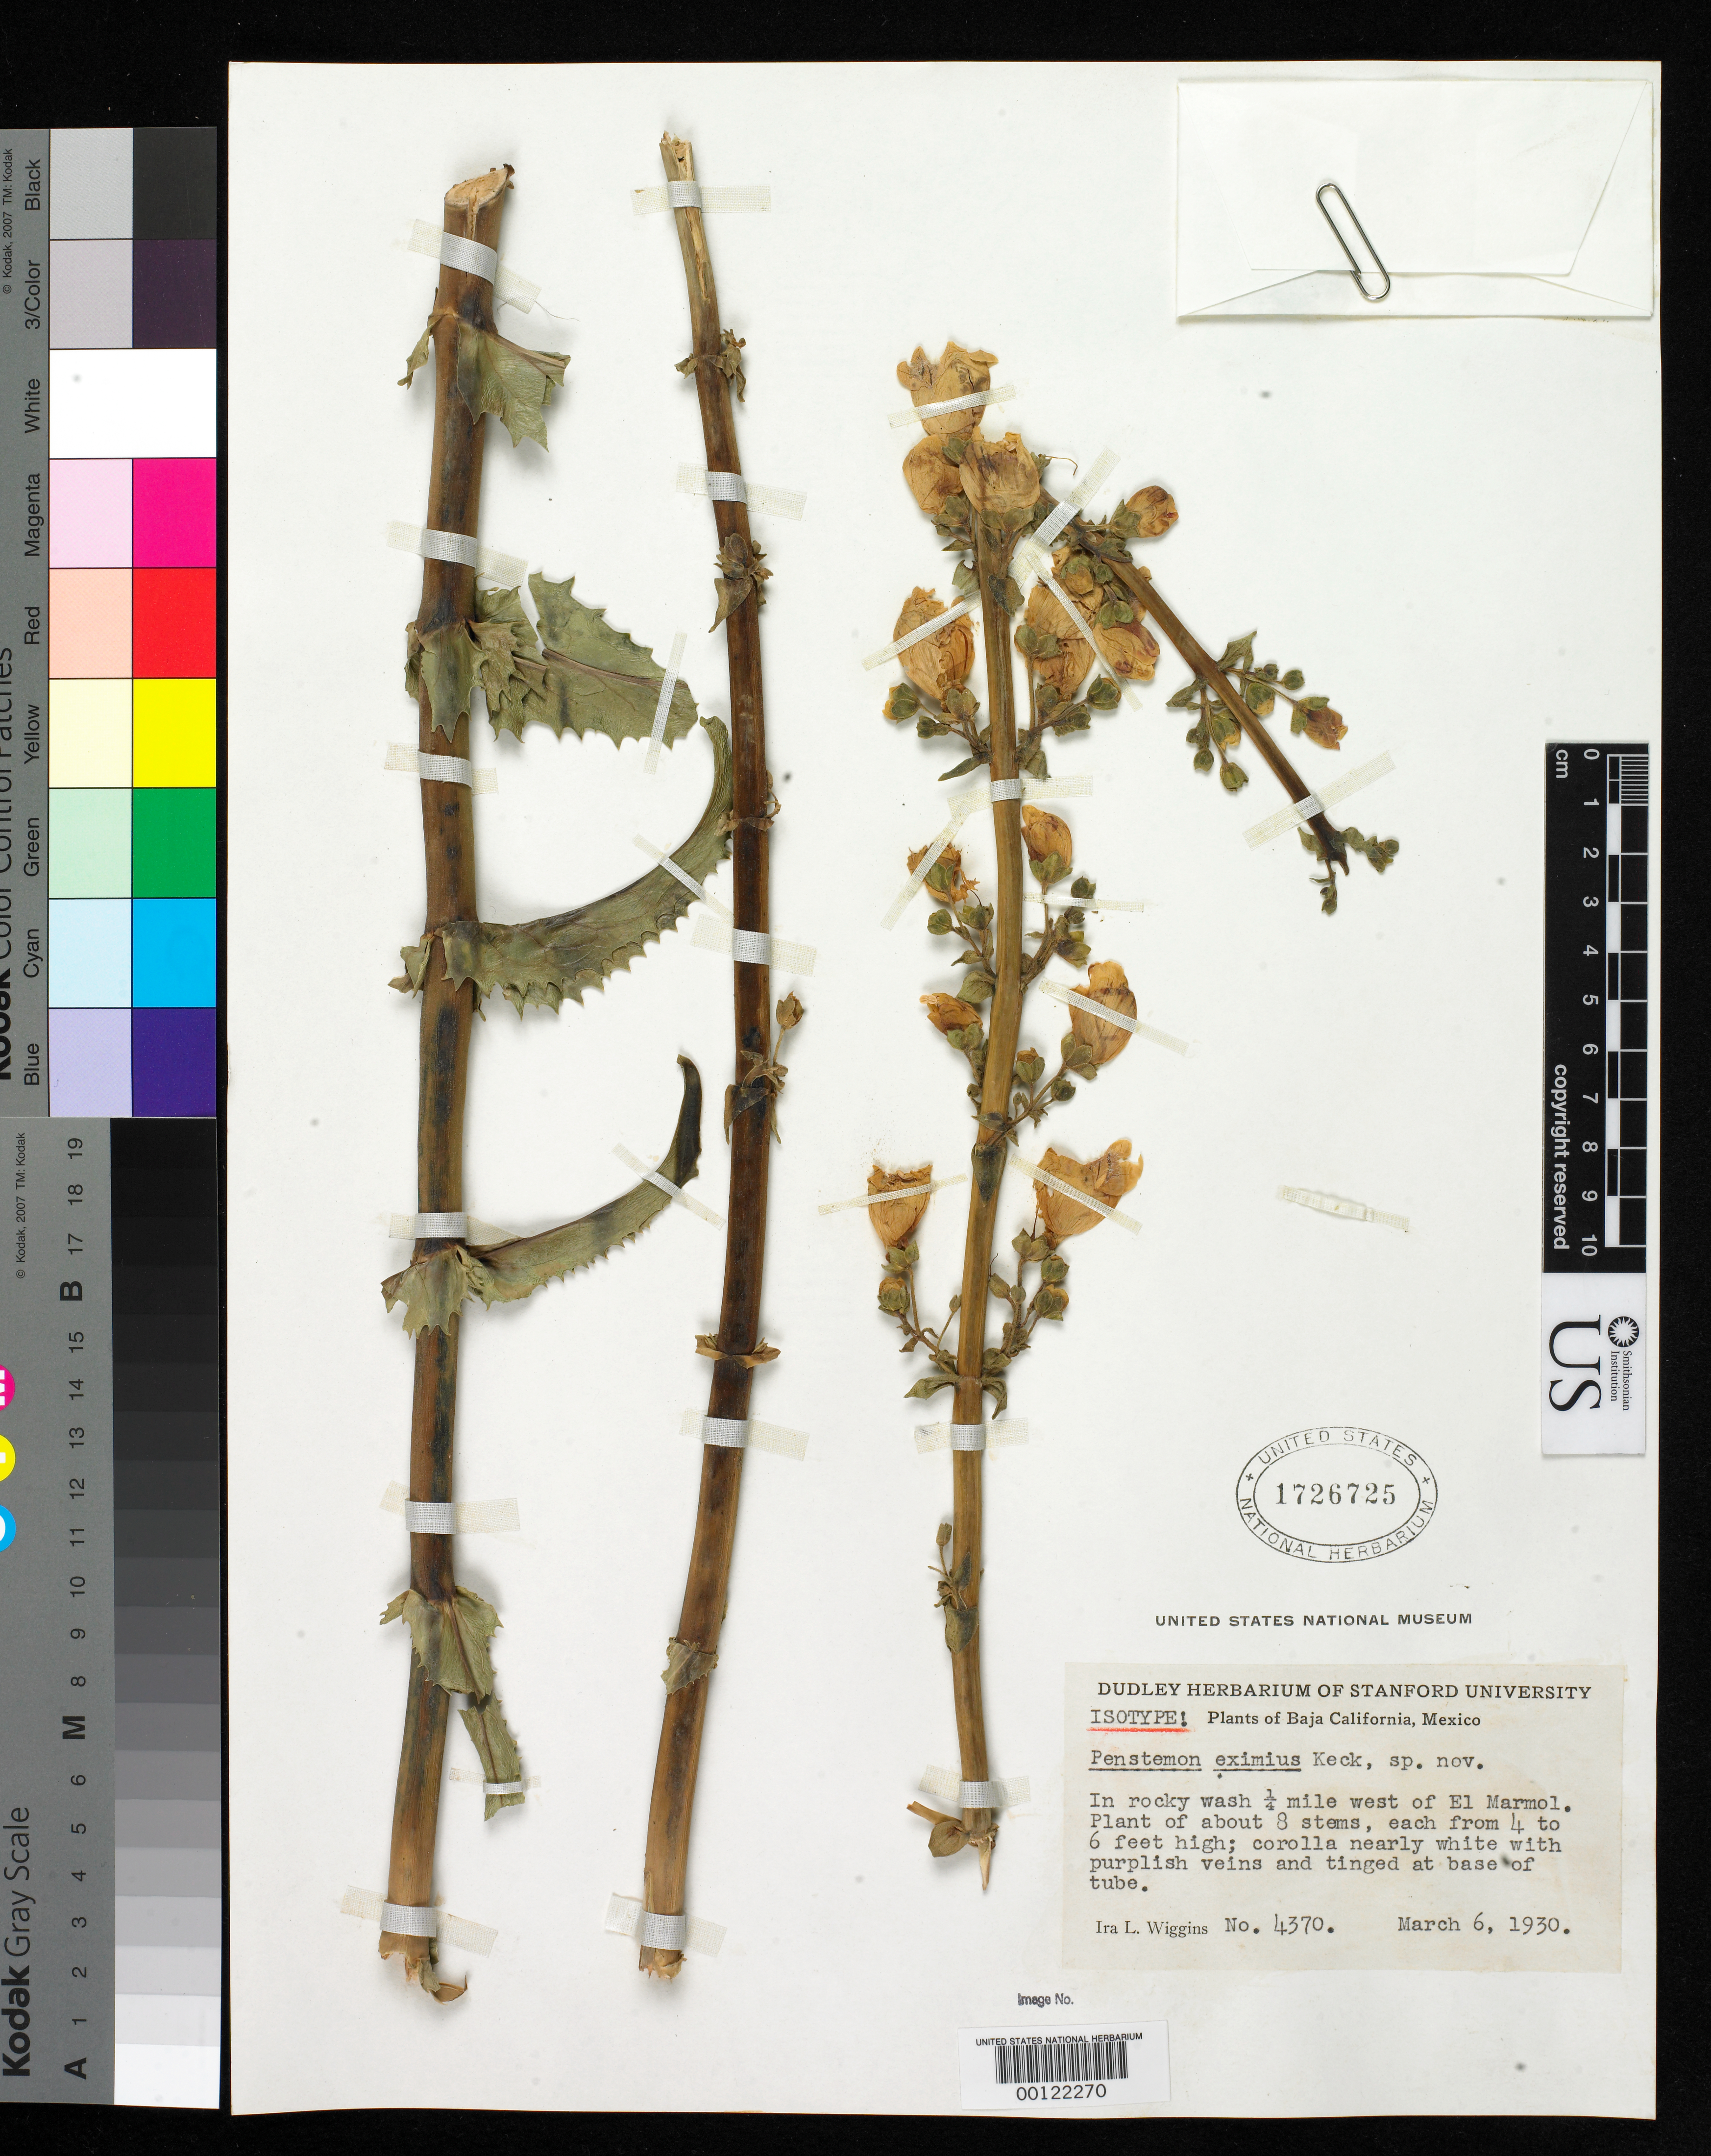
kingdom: Plantae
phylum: Tracheophyta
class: Magnoliopsida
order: Lamiales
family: Plantaginaceae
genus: Penstemon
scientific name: Penstemon eximius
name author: D.D. Keck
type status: Isotype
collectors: I. L. Wiggins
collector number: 4370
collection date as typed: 06 May 1930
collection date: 1930-05-06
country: Mexico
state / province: Baja California Norte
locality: El Marmol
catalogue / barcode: US 1726725